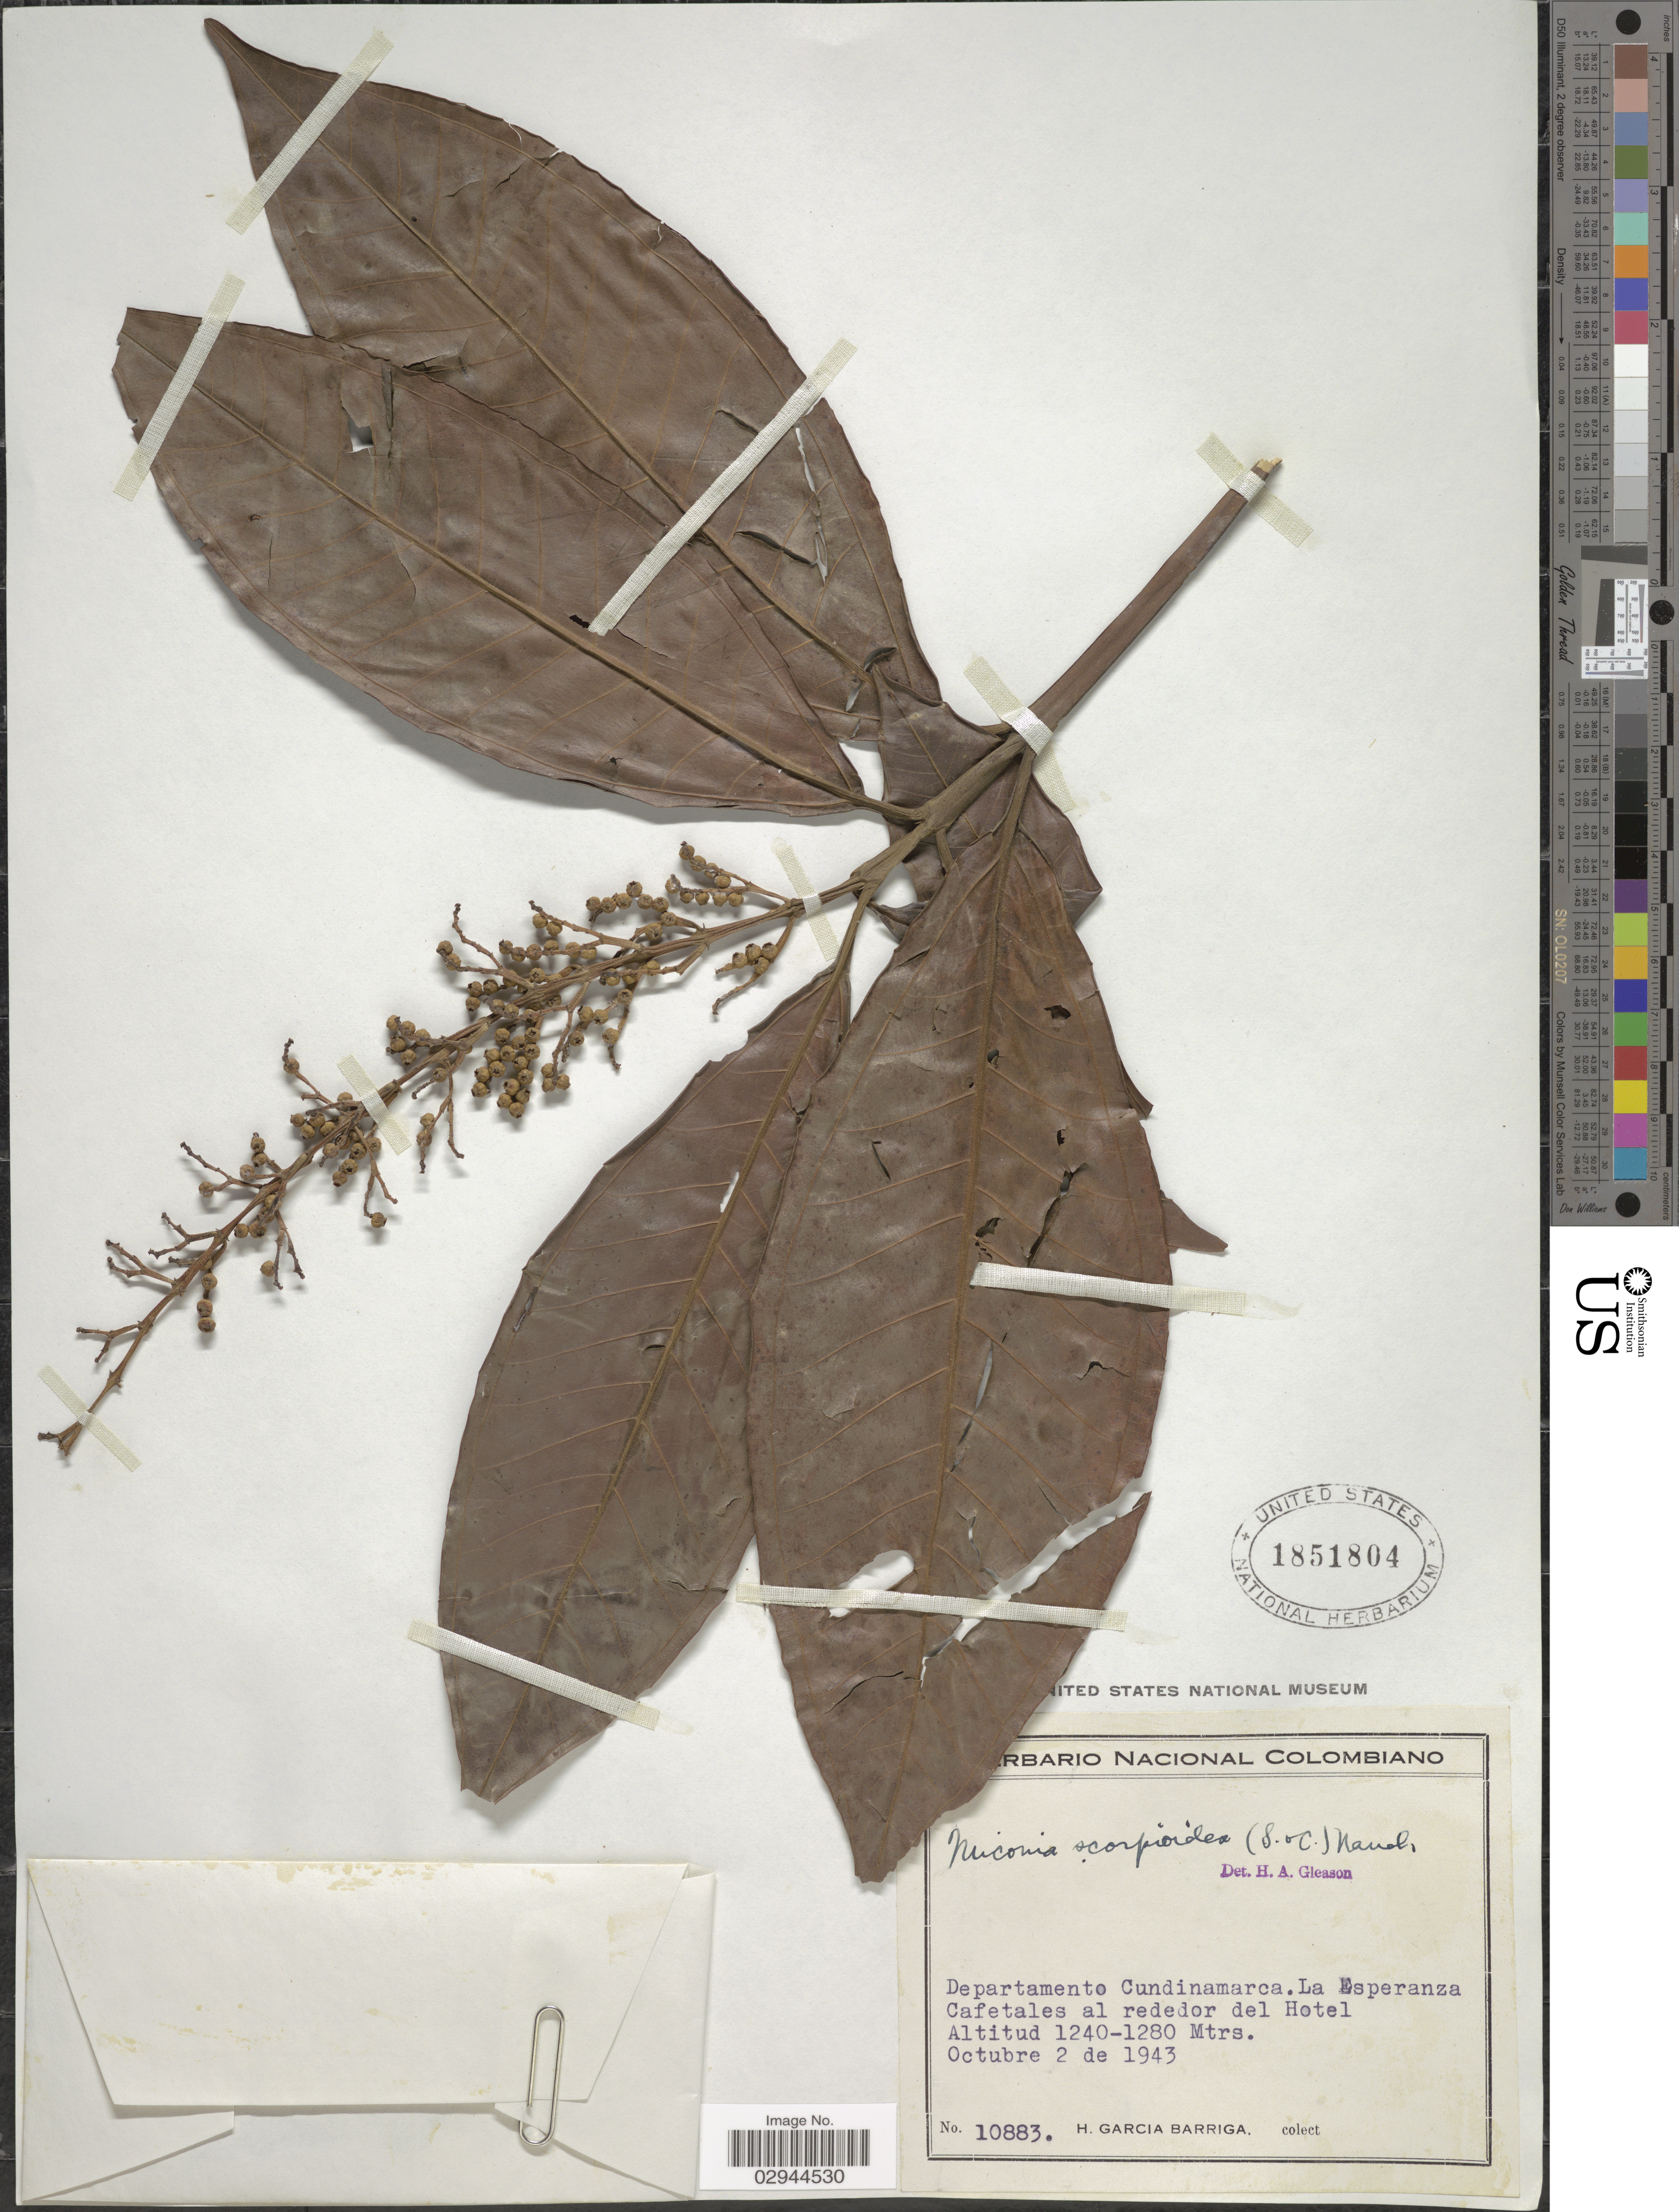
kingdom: Plantae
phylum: Tracheophyta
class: Magnoliopsida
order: Myrtales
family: Melastomataceae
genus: Miconia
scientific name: Miconia trinervia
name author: (Sw.) D. Don ex Loudon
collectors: H. García Barriga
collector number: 10883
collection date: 1943-10-02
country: Colombia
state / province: Cundinamarca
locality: Departamento Cundinamarca, La Esperanza Cafetales al rededor del Hotel.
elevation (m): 1240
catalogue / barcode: US 1851804